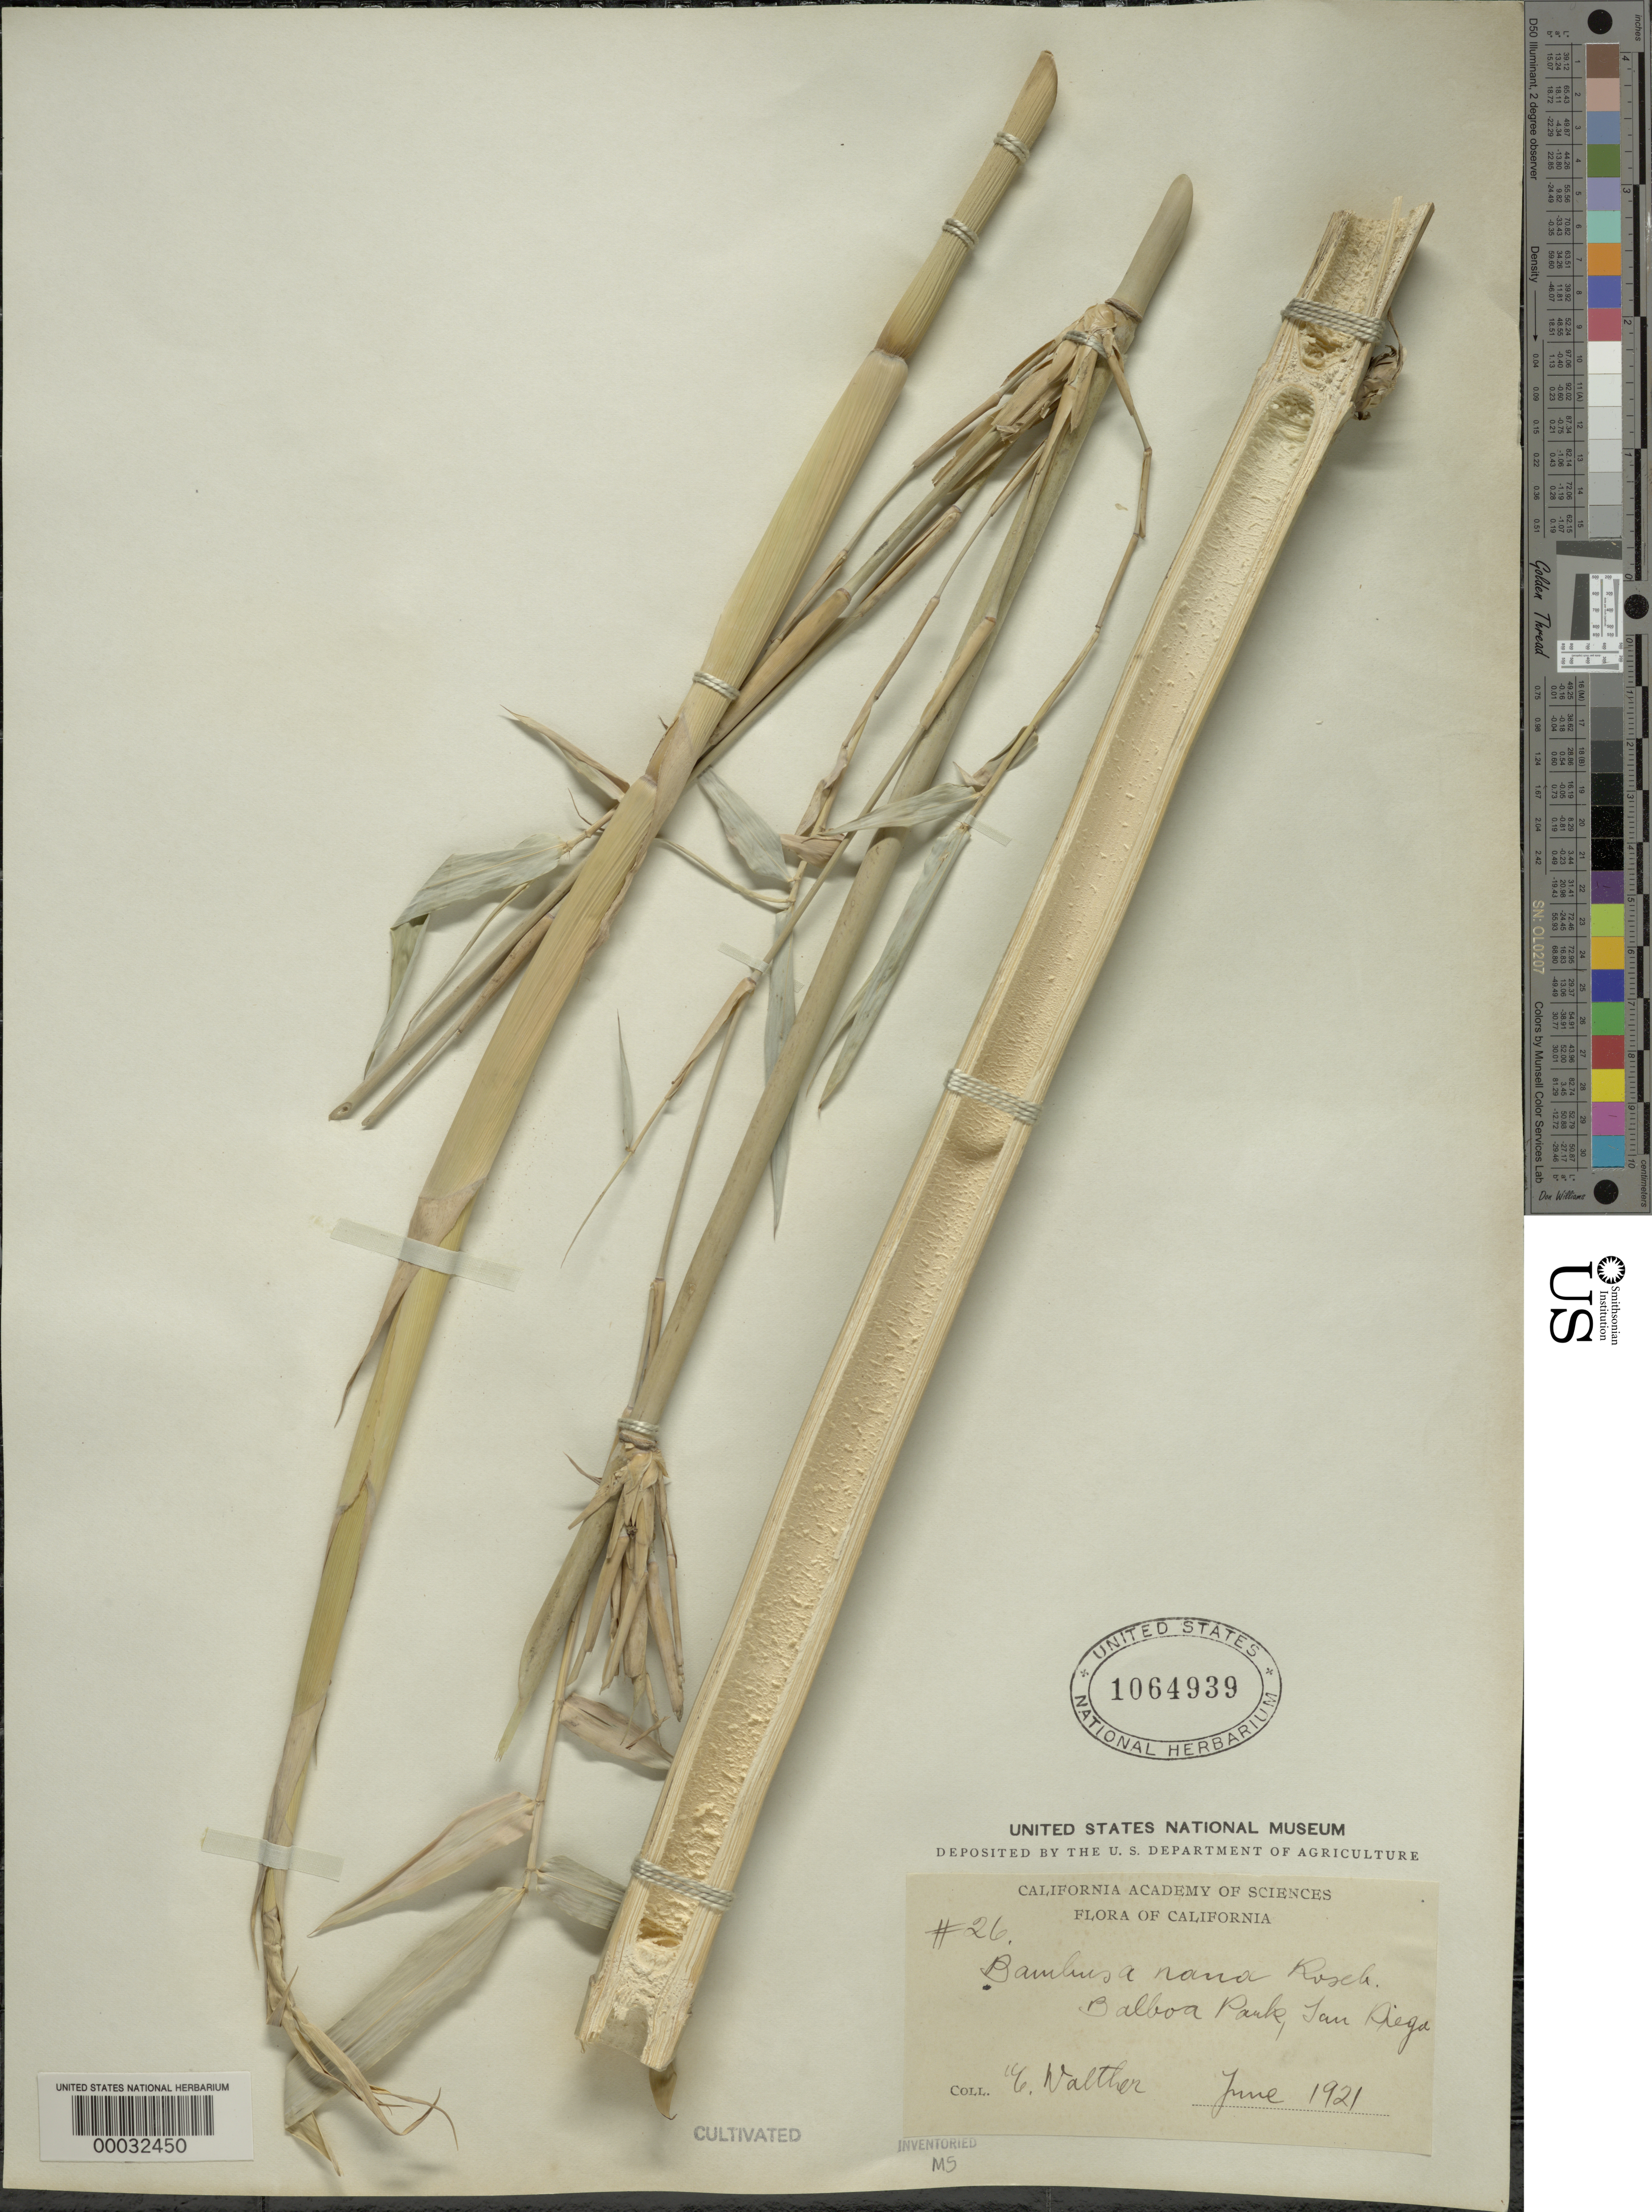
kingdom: Plantae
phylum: Tracheophyta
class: Liliopsida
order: Poales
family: Poaceae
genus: Bambusa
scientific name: Bambusa multiplex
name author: (Lour.) Raeusch. ex Schult. & Schult. f.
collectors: E. Walther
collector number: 26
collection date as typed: Jun 1921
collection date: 1921-06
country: United States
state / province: California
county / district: San Diego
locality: Balboa Park, San Diego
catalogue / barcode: US 1064939